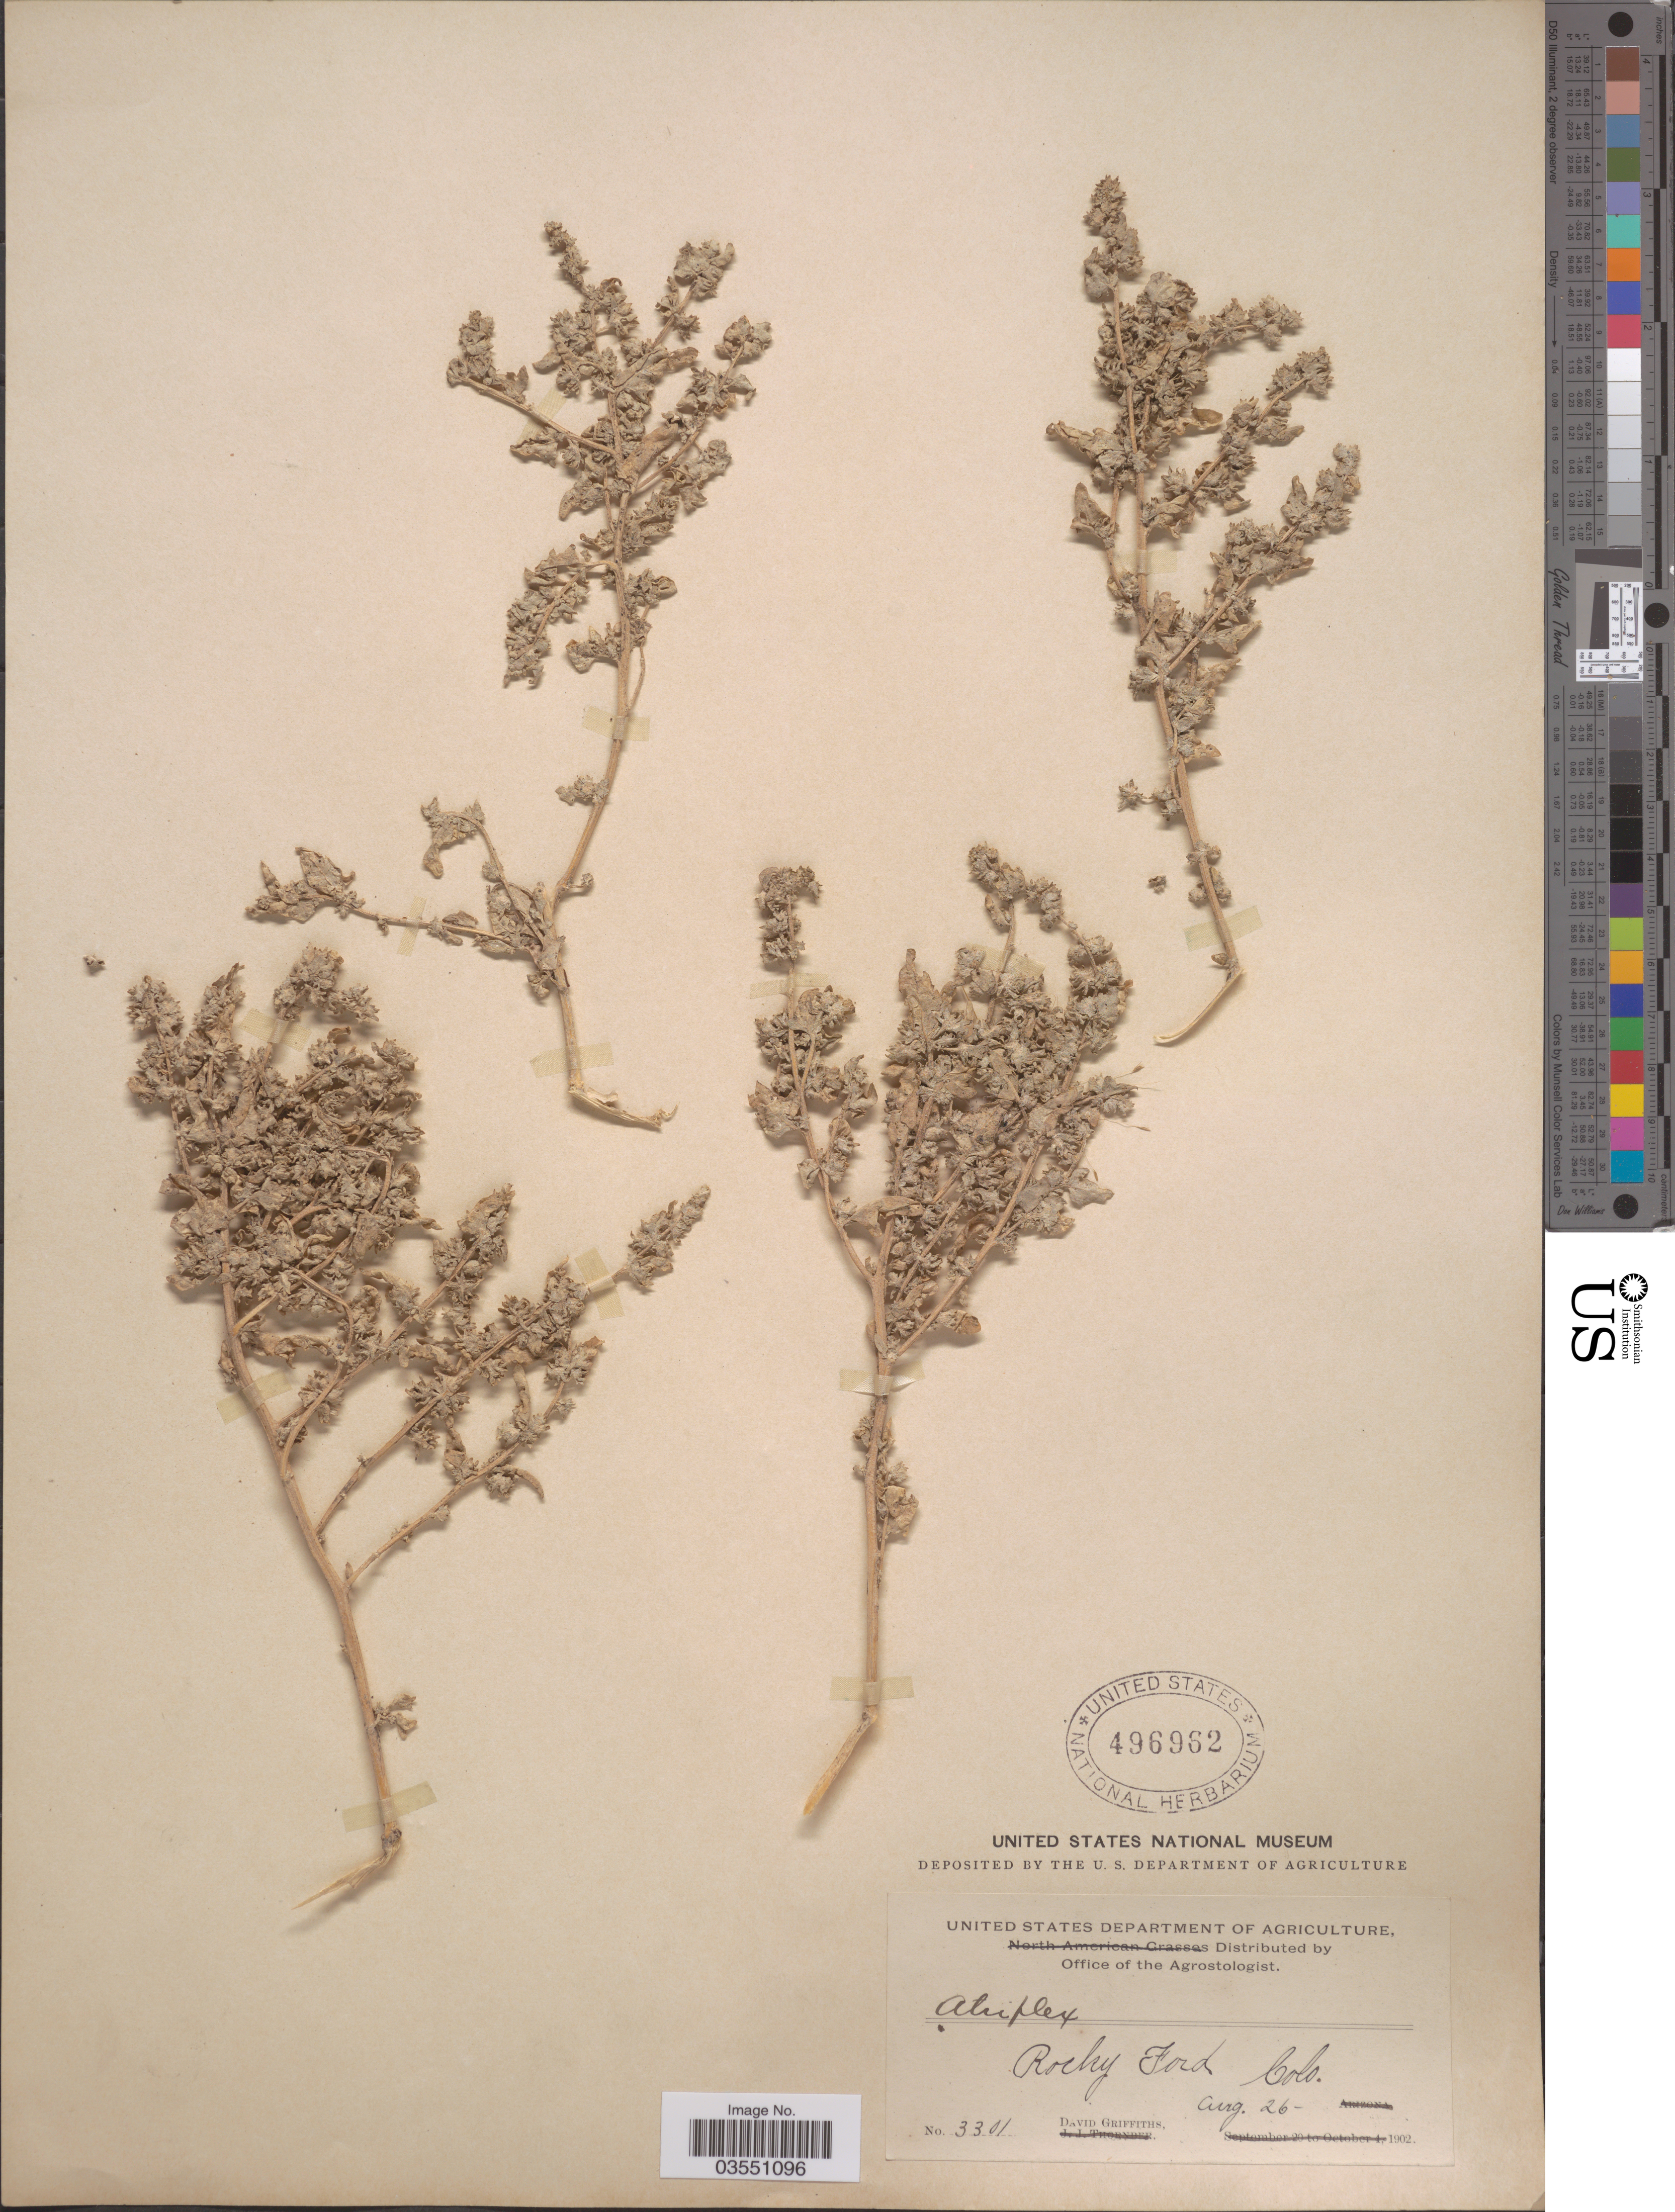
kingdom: Plantae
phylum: Tracheophyta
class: Magnoliopsida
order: Caryophyllales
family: Amaranthaceae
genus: Atriplex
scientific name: Atriplex argentea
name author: Nutt.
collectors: D. Griffiths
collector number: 3301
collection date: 1902-08-26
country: United States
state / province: Colorado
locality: Rocky Ford.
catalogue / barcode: US 496962